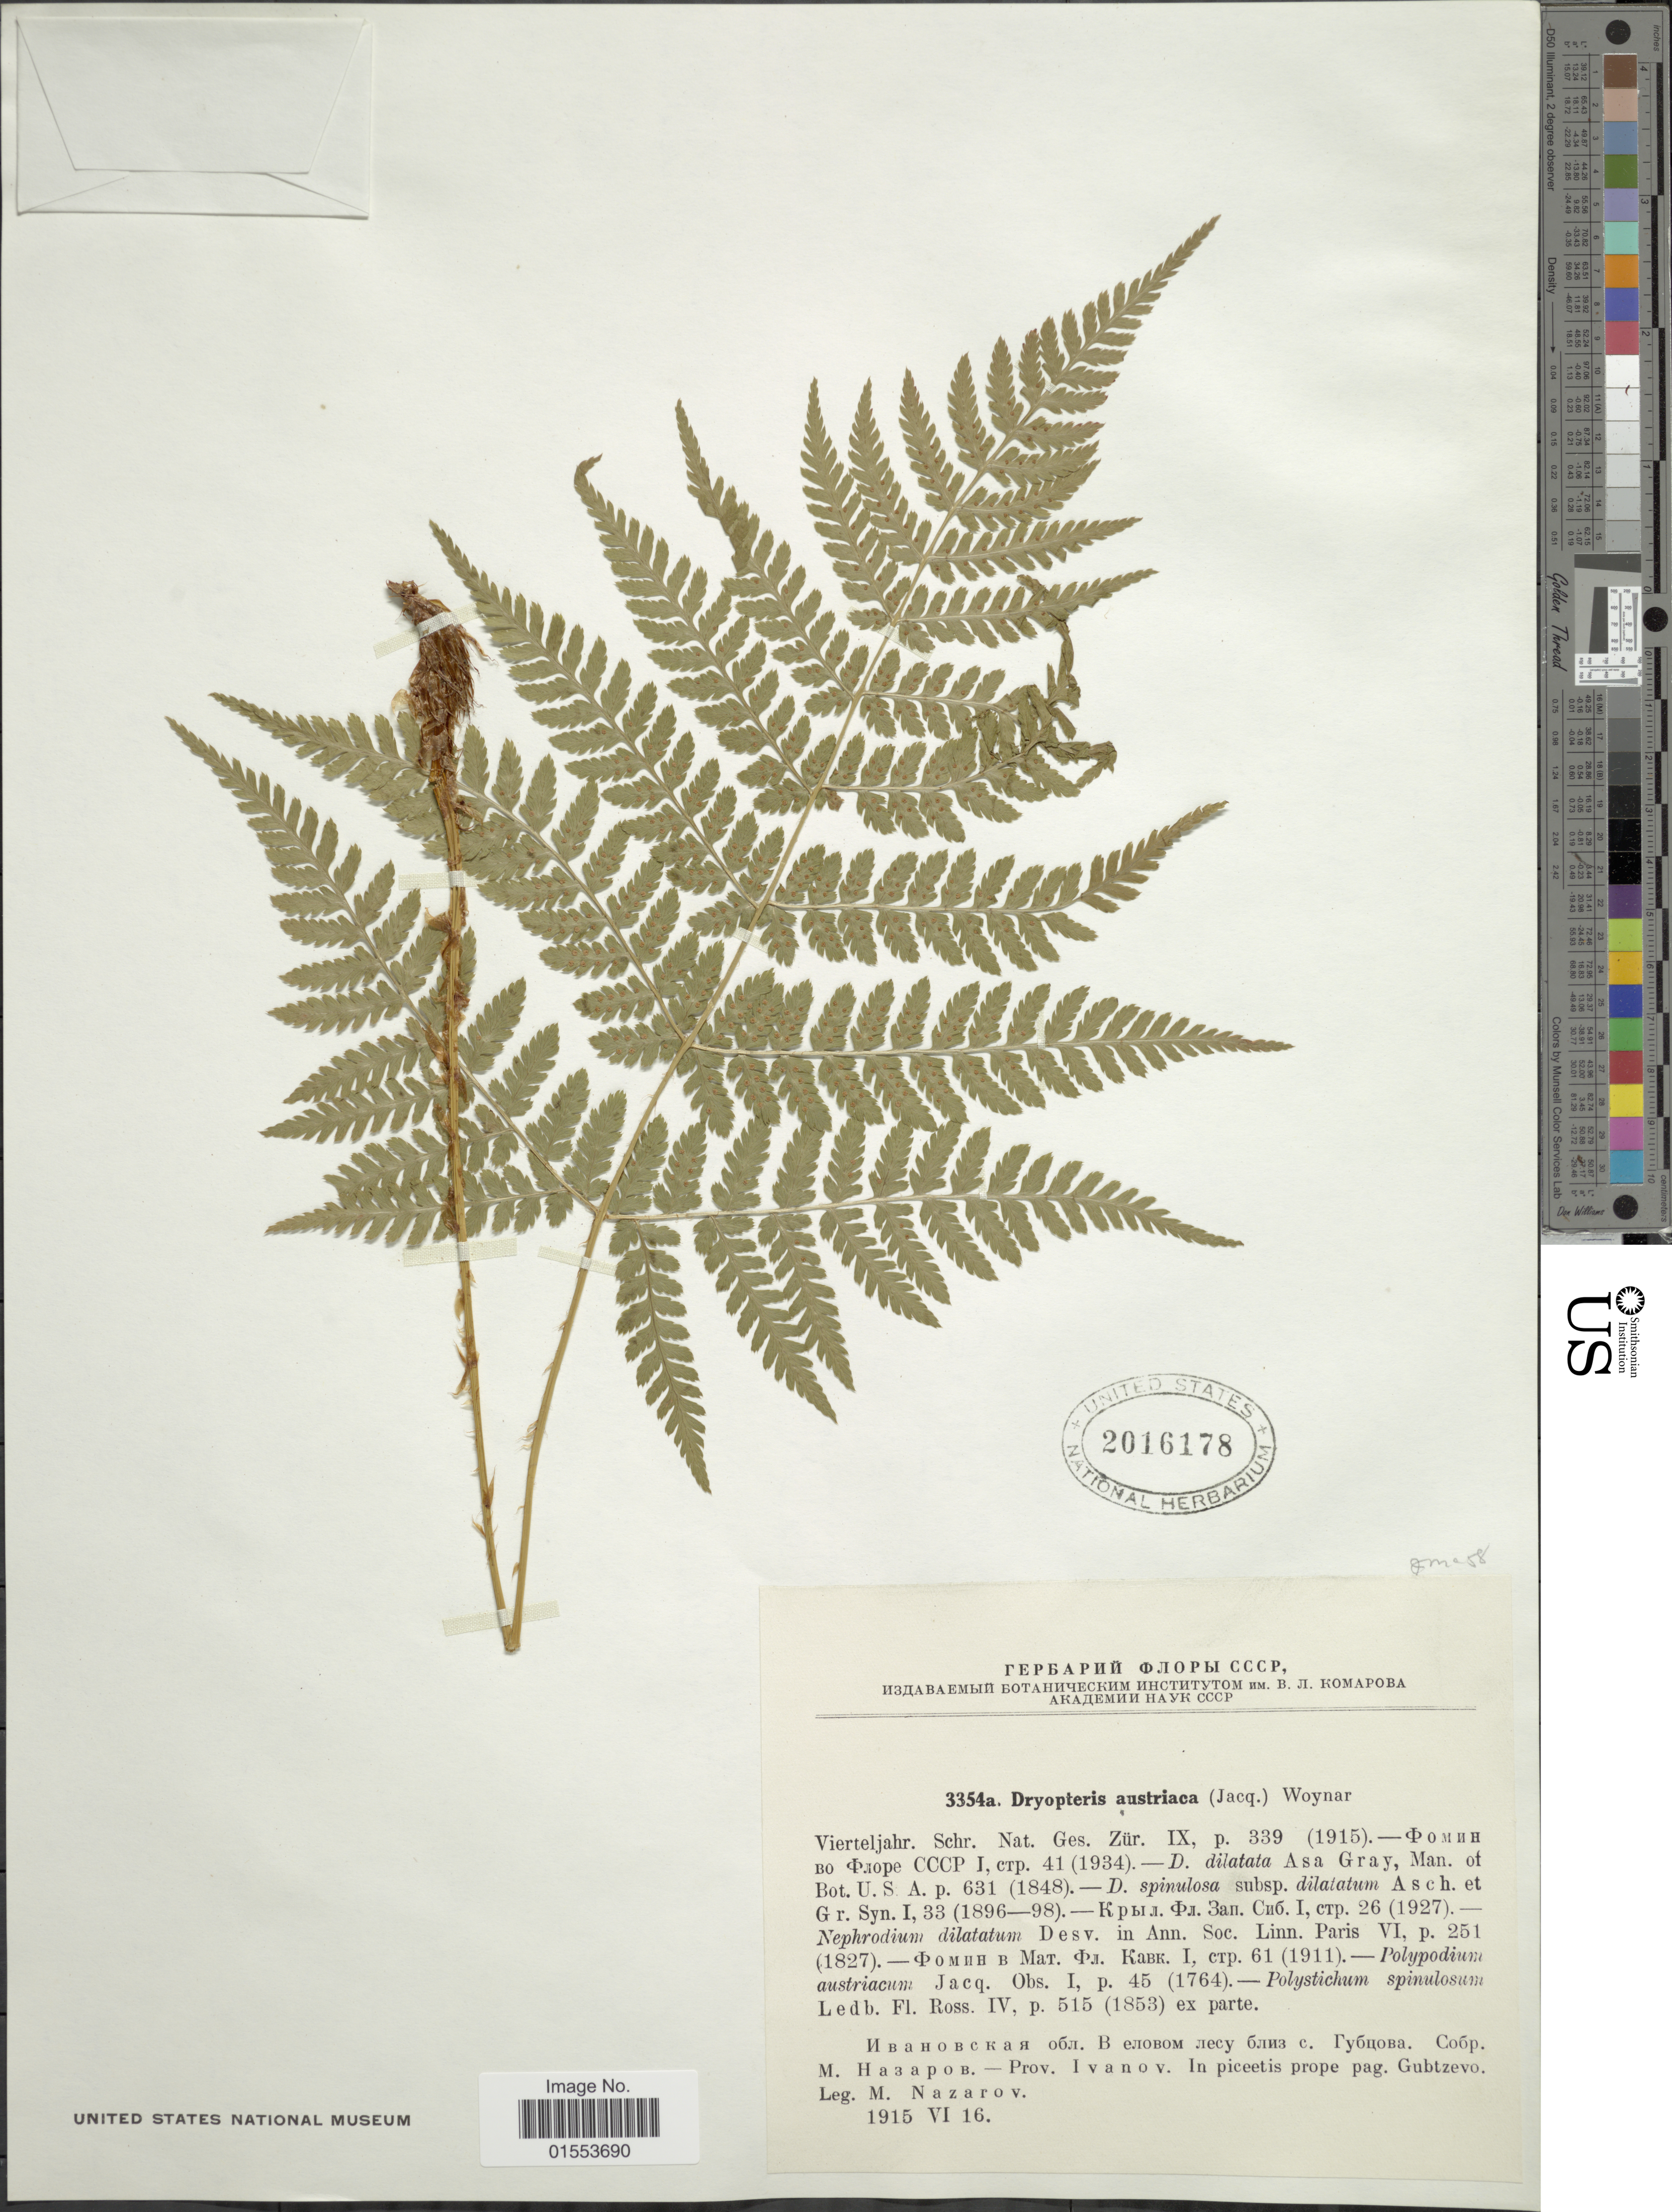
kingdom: Plantae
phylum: Tracheophyta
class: Polypodiopsida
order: Polypodiales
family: Dryopteridaceae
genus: Dryopteris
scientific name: Dryopteris austriaca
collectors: M. Nazarov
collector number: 3354a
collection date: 1915-06-16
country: Russian Federation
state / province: Murmansk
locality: Prov, Ivanov, In piceetis prope pag. Gubtzevo.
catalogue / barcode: US 2016178